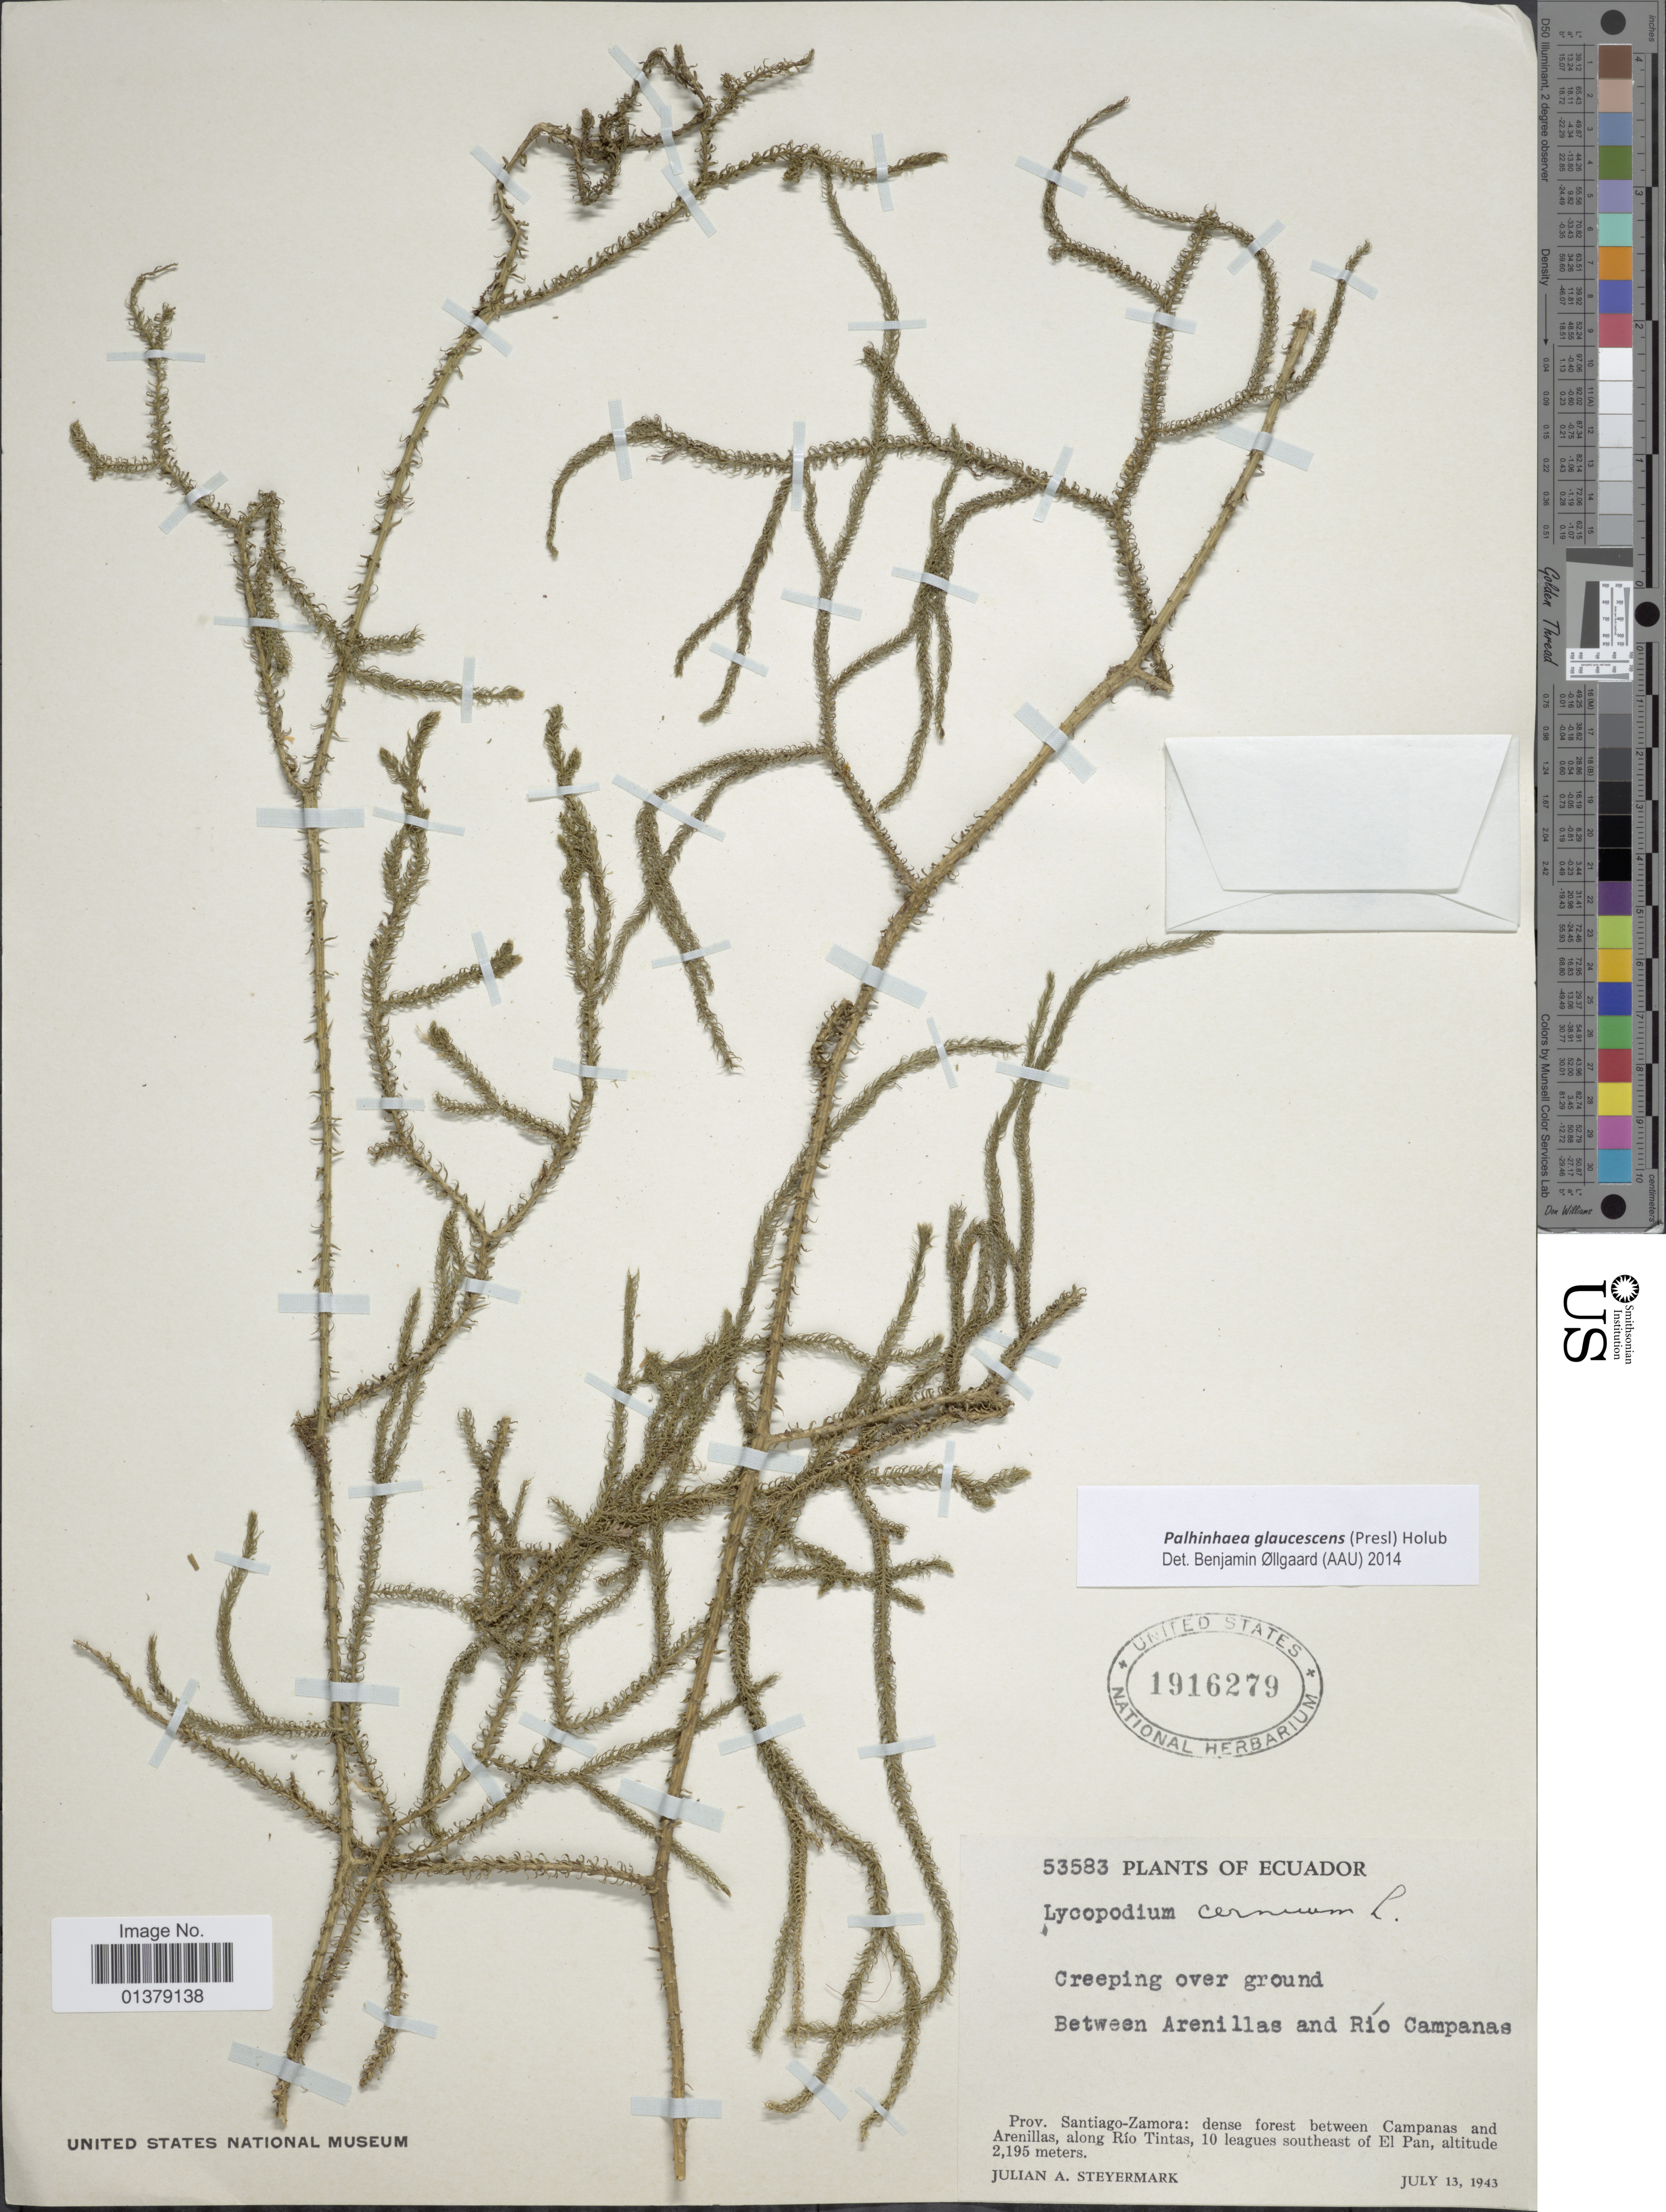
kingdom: Plantae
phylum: Tracheophyta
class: Lycopodiopsida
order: Lycopodiales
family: Lycopodiaceae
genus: Palhinhaea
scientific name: Palhinhaea glaucescens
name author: (C. Presl) Holub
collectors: Steyermark, --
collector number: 53583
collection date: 1943-07-13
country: Ecuador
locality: Prov. Santiago-Zamora: dense forest between Campanas and Arenillas, along Rio Tintas, 10 leagues southeast of El Pan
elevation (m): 2195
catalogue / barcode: US 1916279